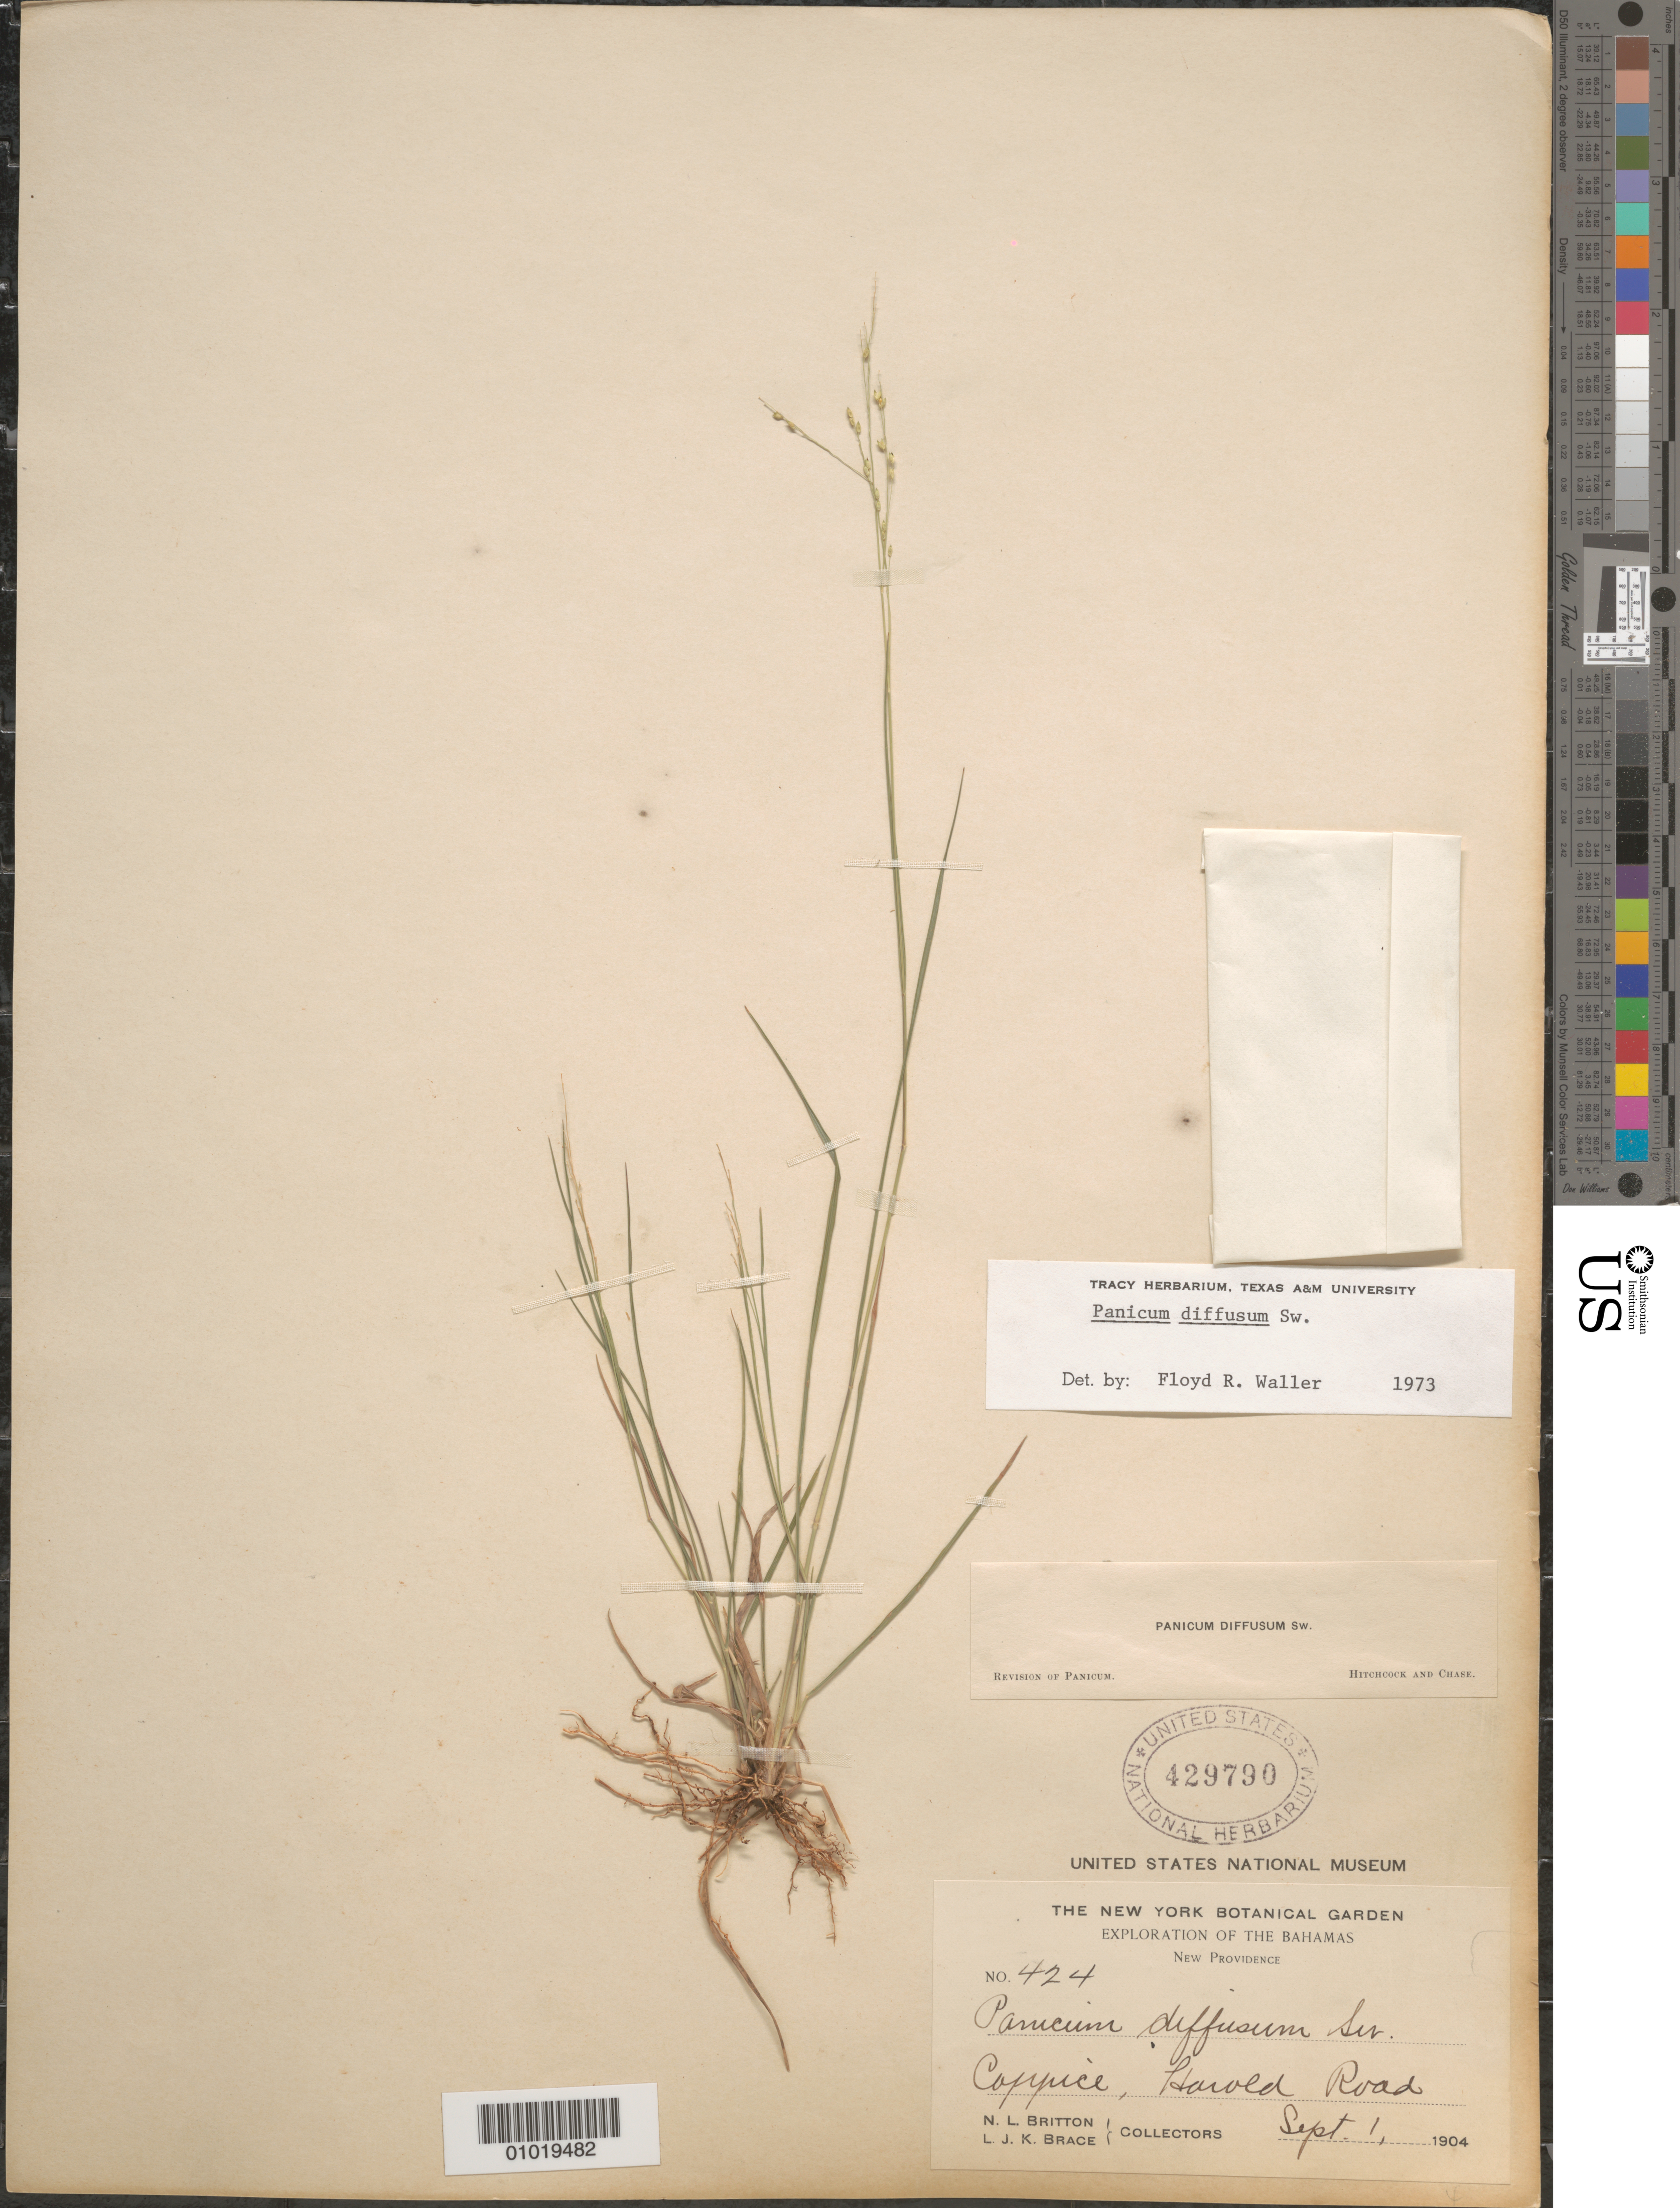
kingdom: Plantae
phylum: Tracheophyta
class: Liliopsida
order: Poales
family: Poaceae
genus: Panicum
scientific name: Panicum diffusum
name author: Sw.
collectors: N. Britton & L. J. K. Brace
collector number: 424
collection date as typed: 01 Sep 1904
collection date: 1904-09-01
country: Bahamas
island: New Providence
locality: Cappice, Harold Rd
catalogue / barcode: US 429790